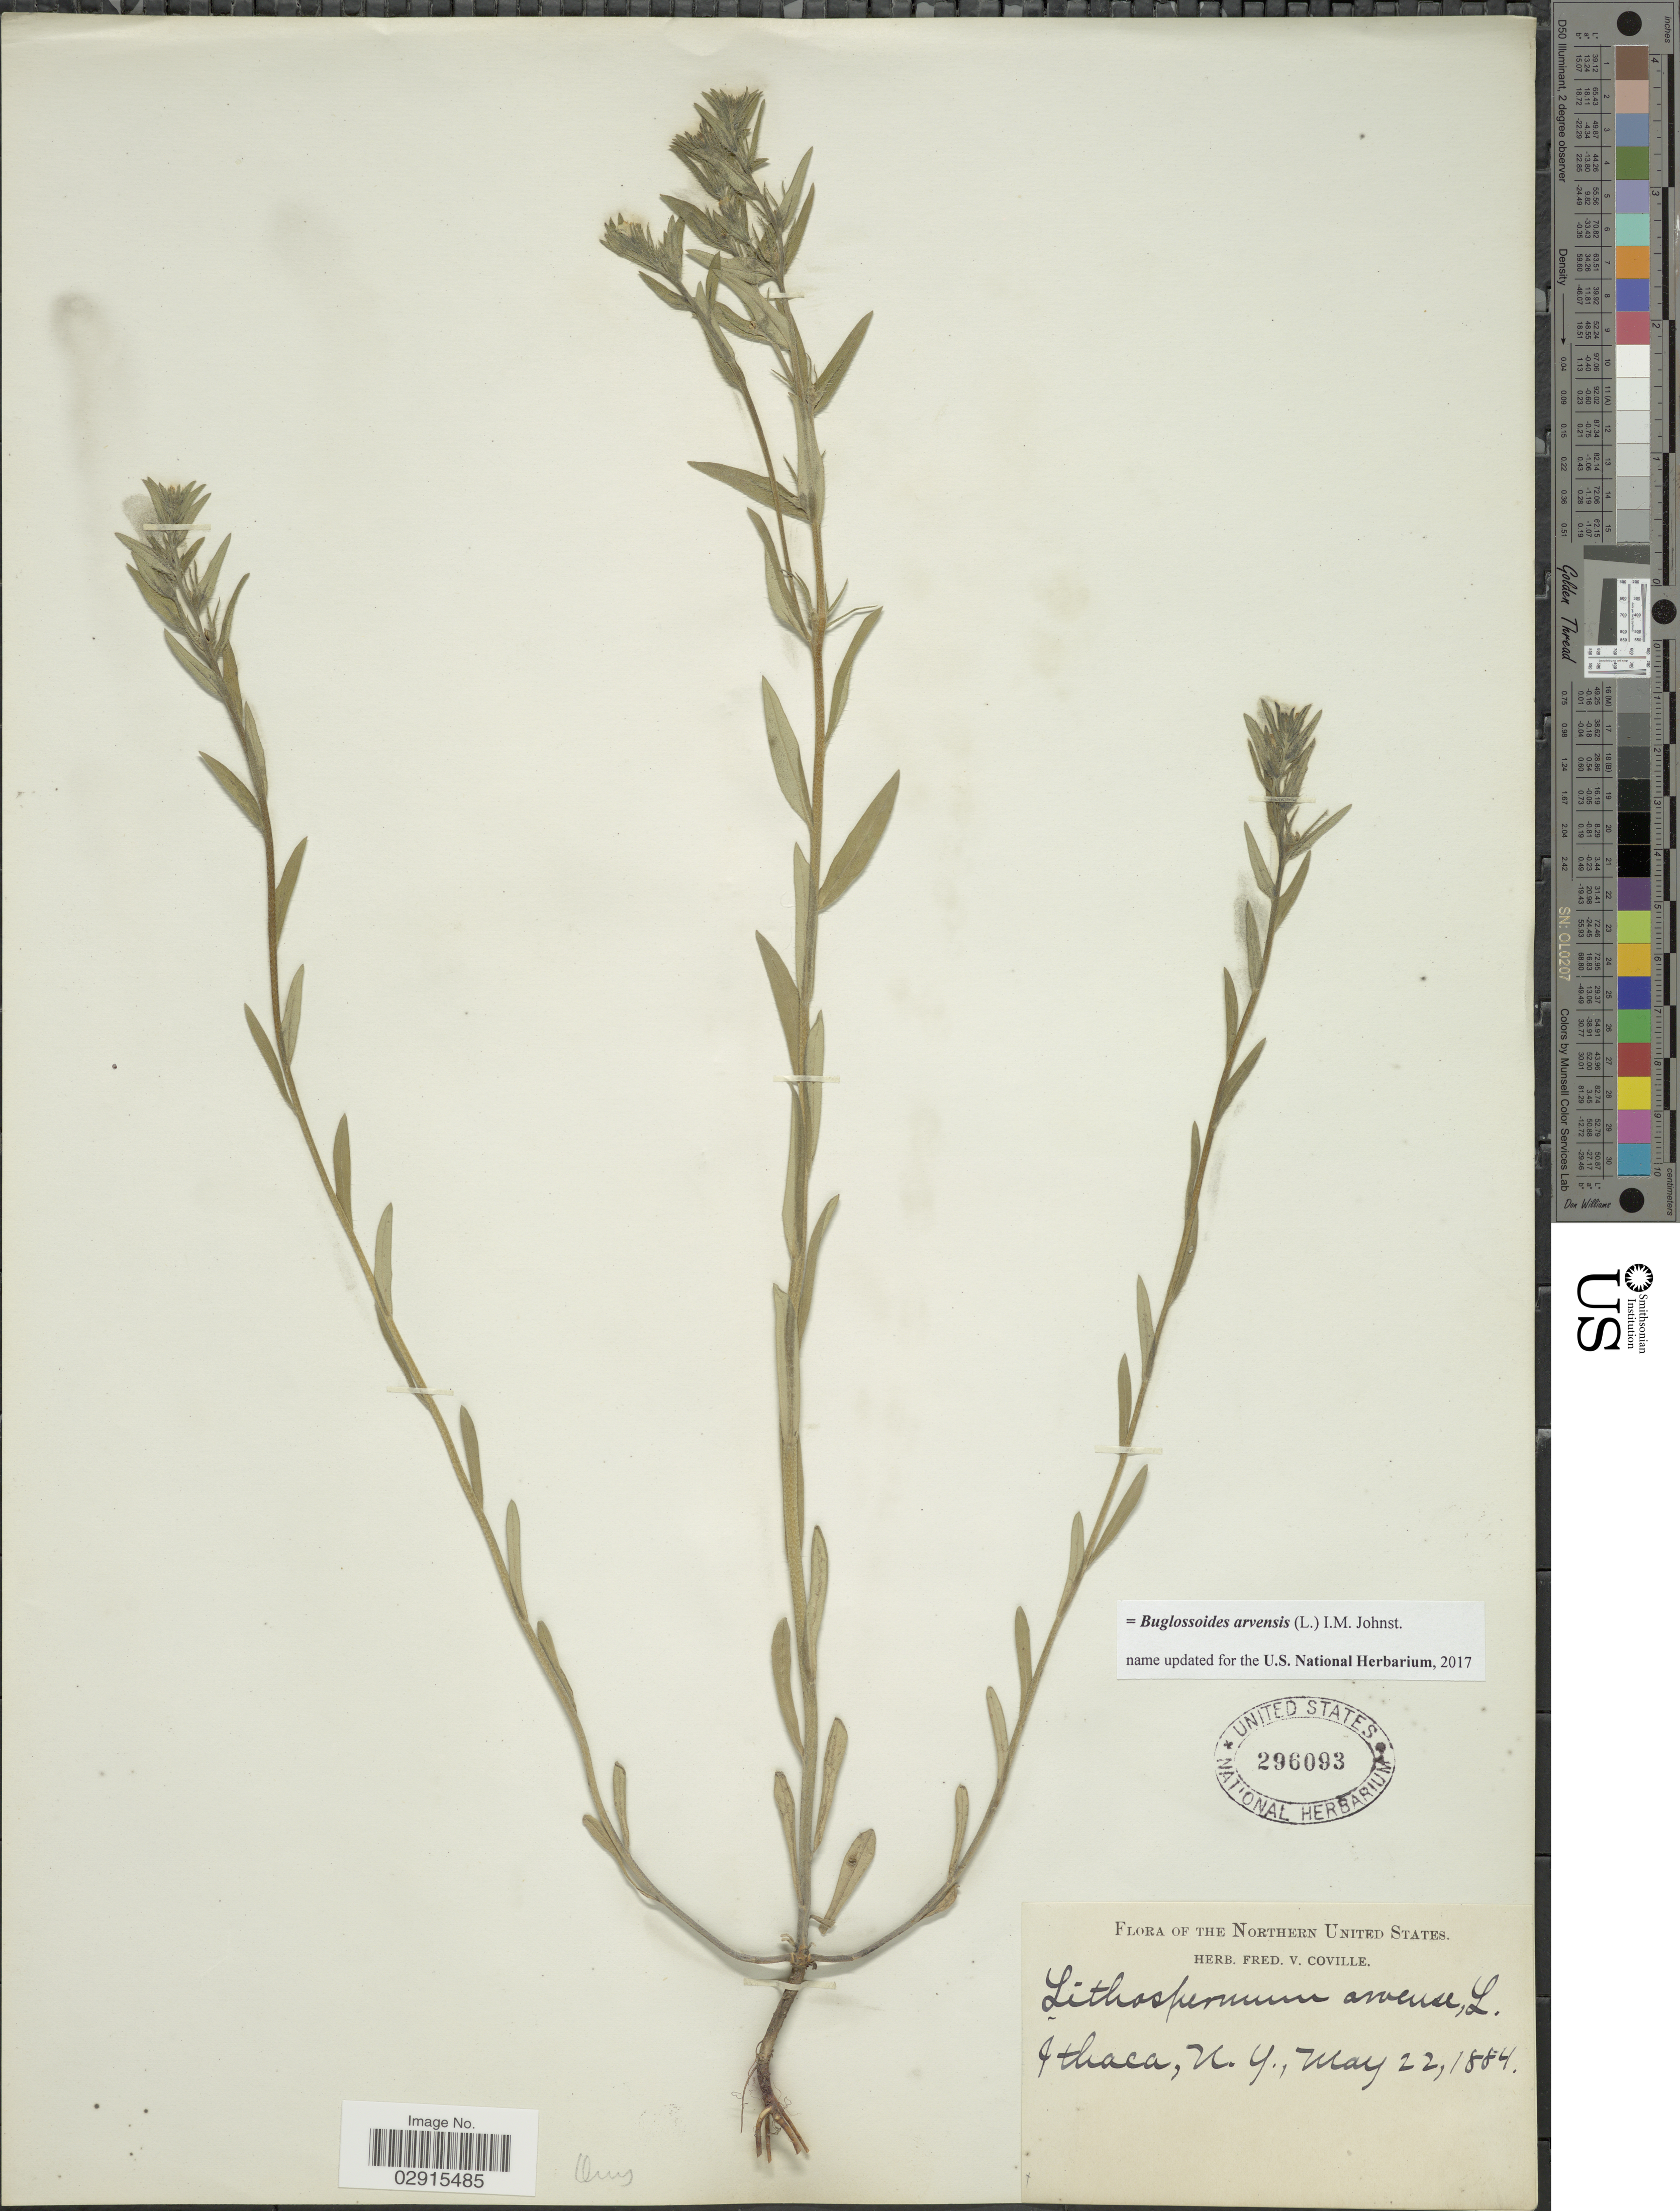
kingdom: Plantae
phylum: Tracheophyta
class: Magnoliopsida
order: Boraginales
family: Boraginaceae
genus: Buglossoides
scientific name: Buglossoides arvensis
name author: (L.) I.M. Johnst.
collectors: ex herb. F. V. Coville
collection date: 1884-05-22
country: United States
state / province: New York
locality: Northern United States, Ithaca.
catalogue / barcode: US 296093